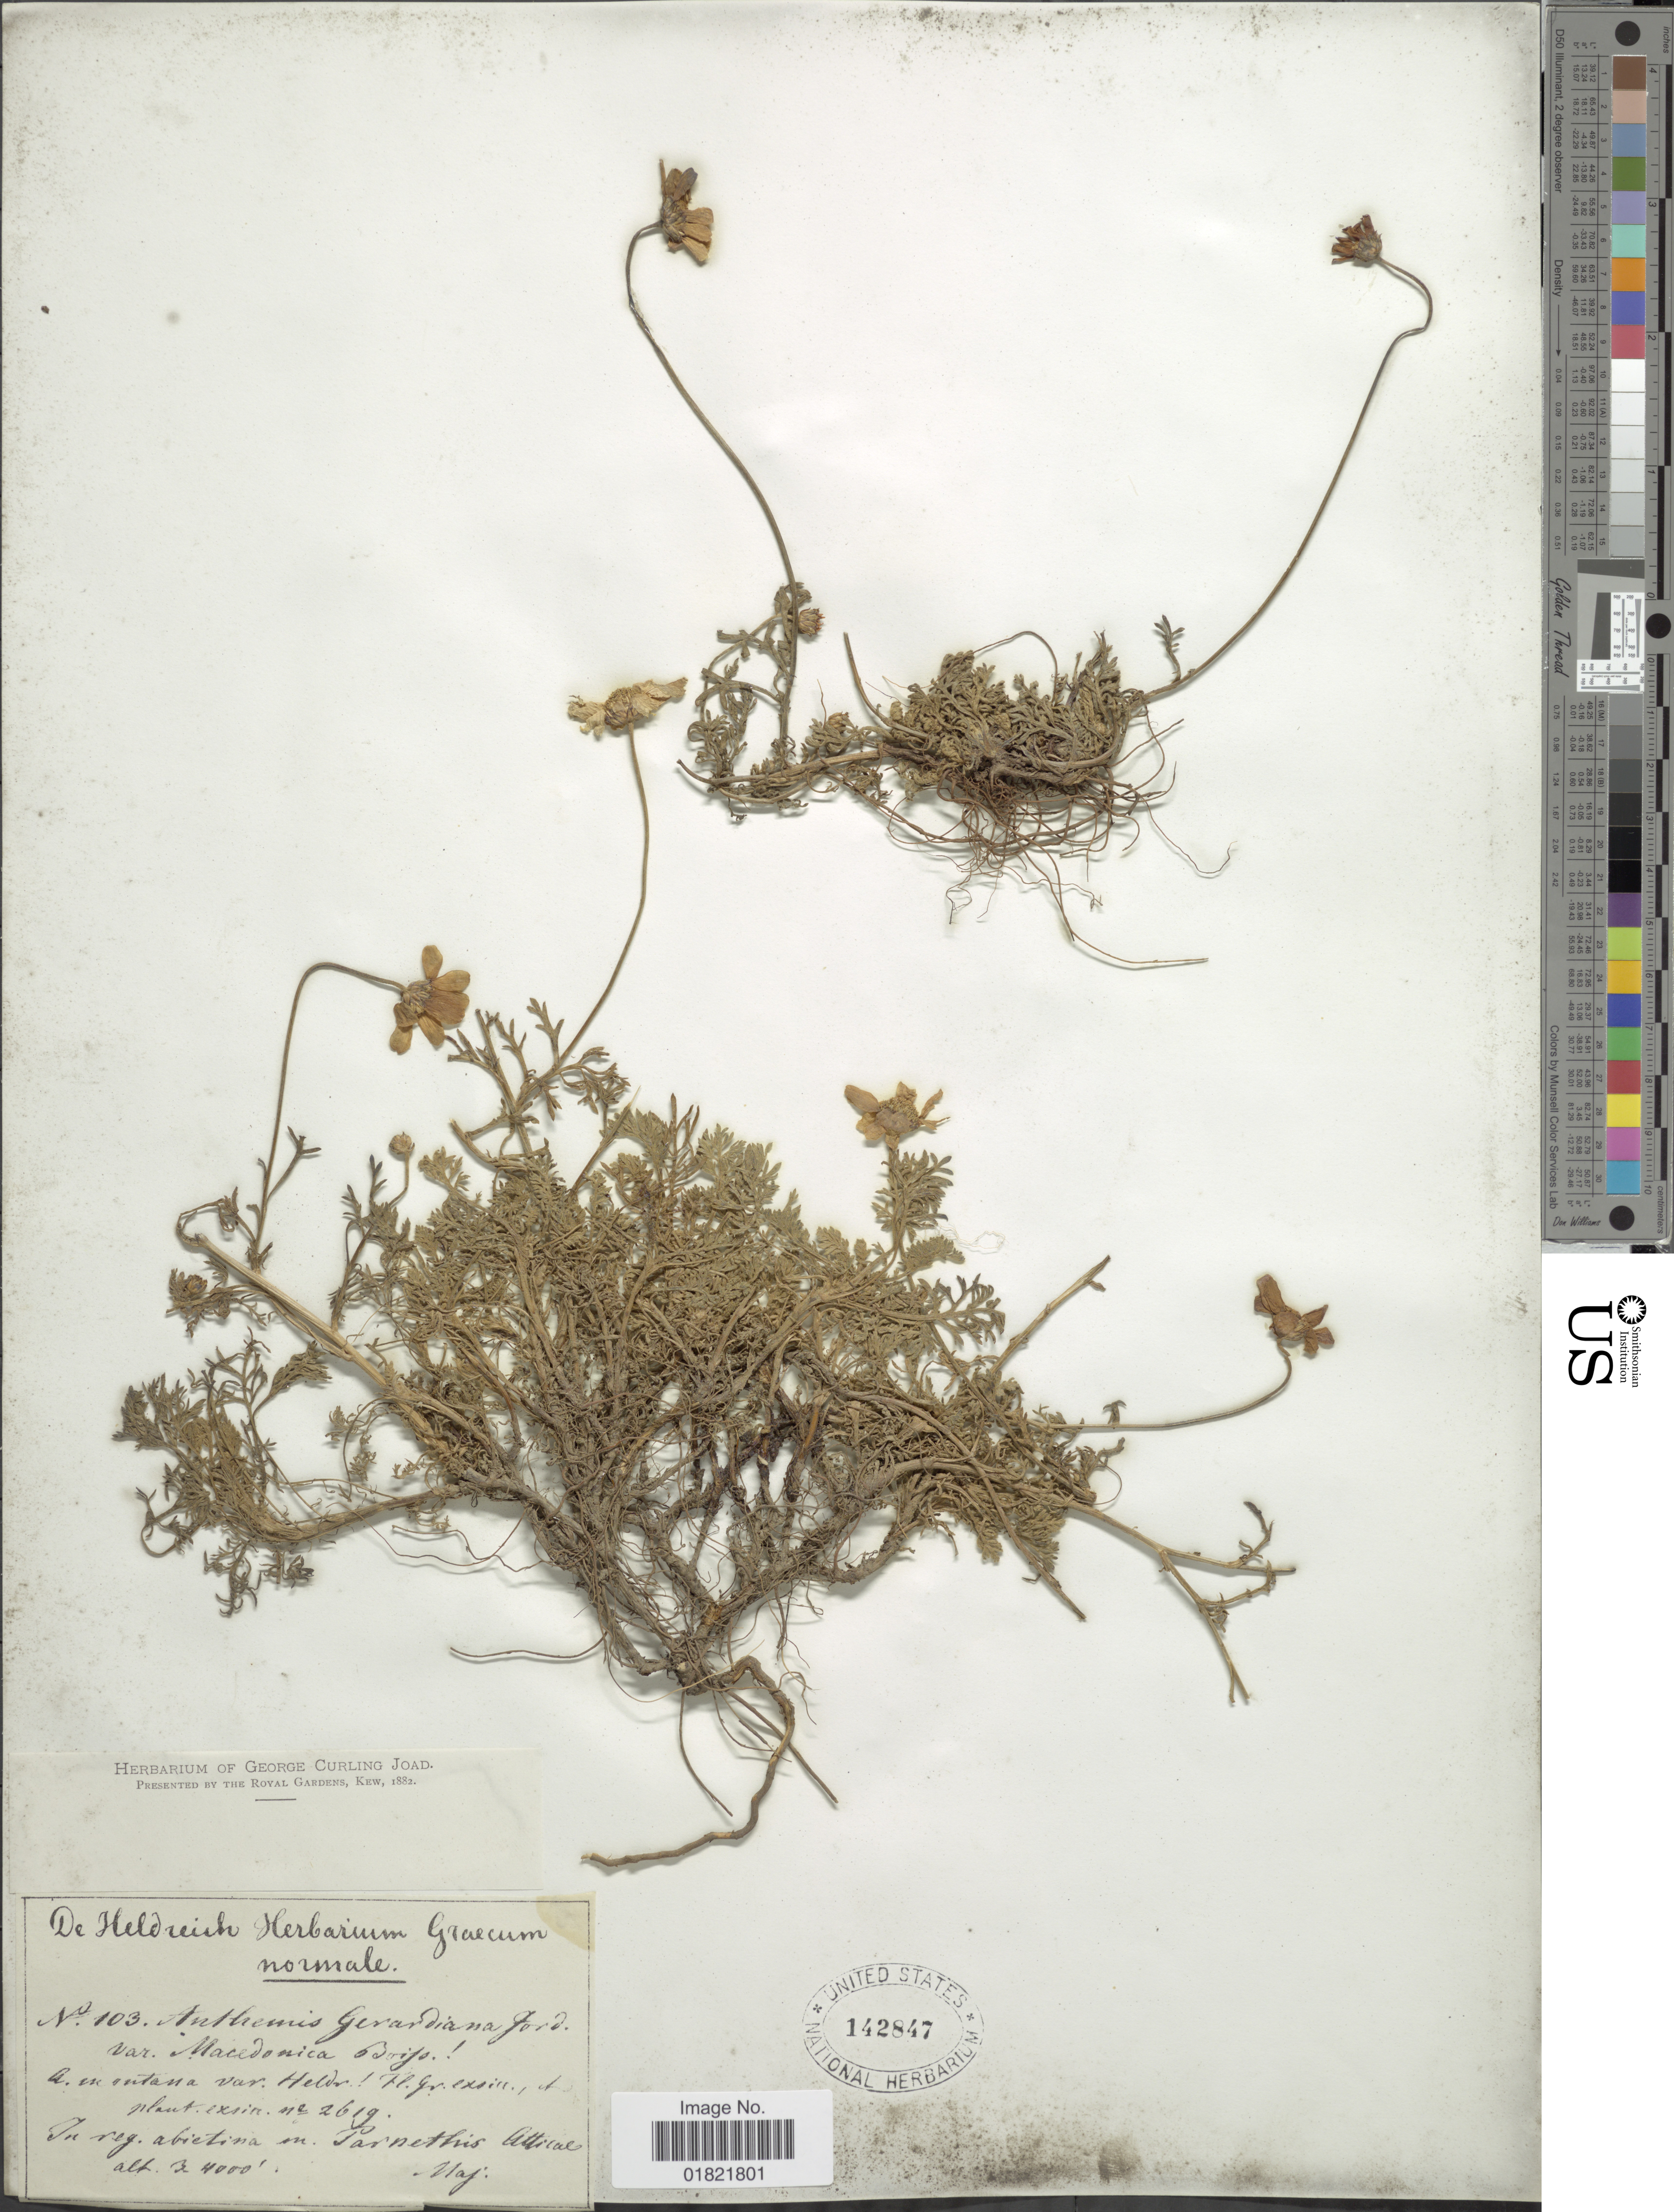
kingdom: Plantae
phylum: Tracheophyta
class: Magnoliopsida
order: Asterales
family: Asteraceae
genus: Anthemis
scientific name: Anthemis gerardiana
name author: Jord.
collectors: ex herb. De Heldreich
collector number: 103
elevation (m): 914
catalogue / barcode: US 142847